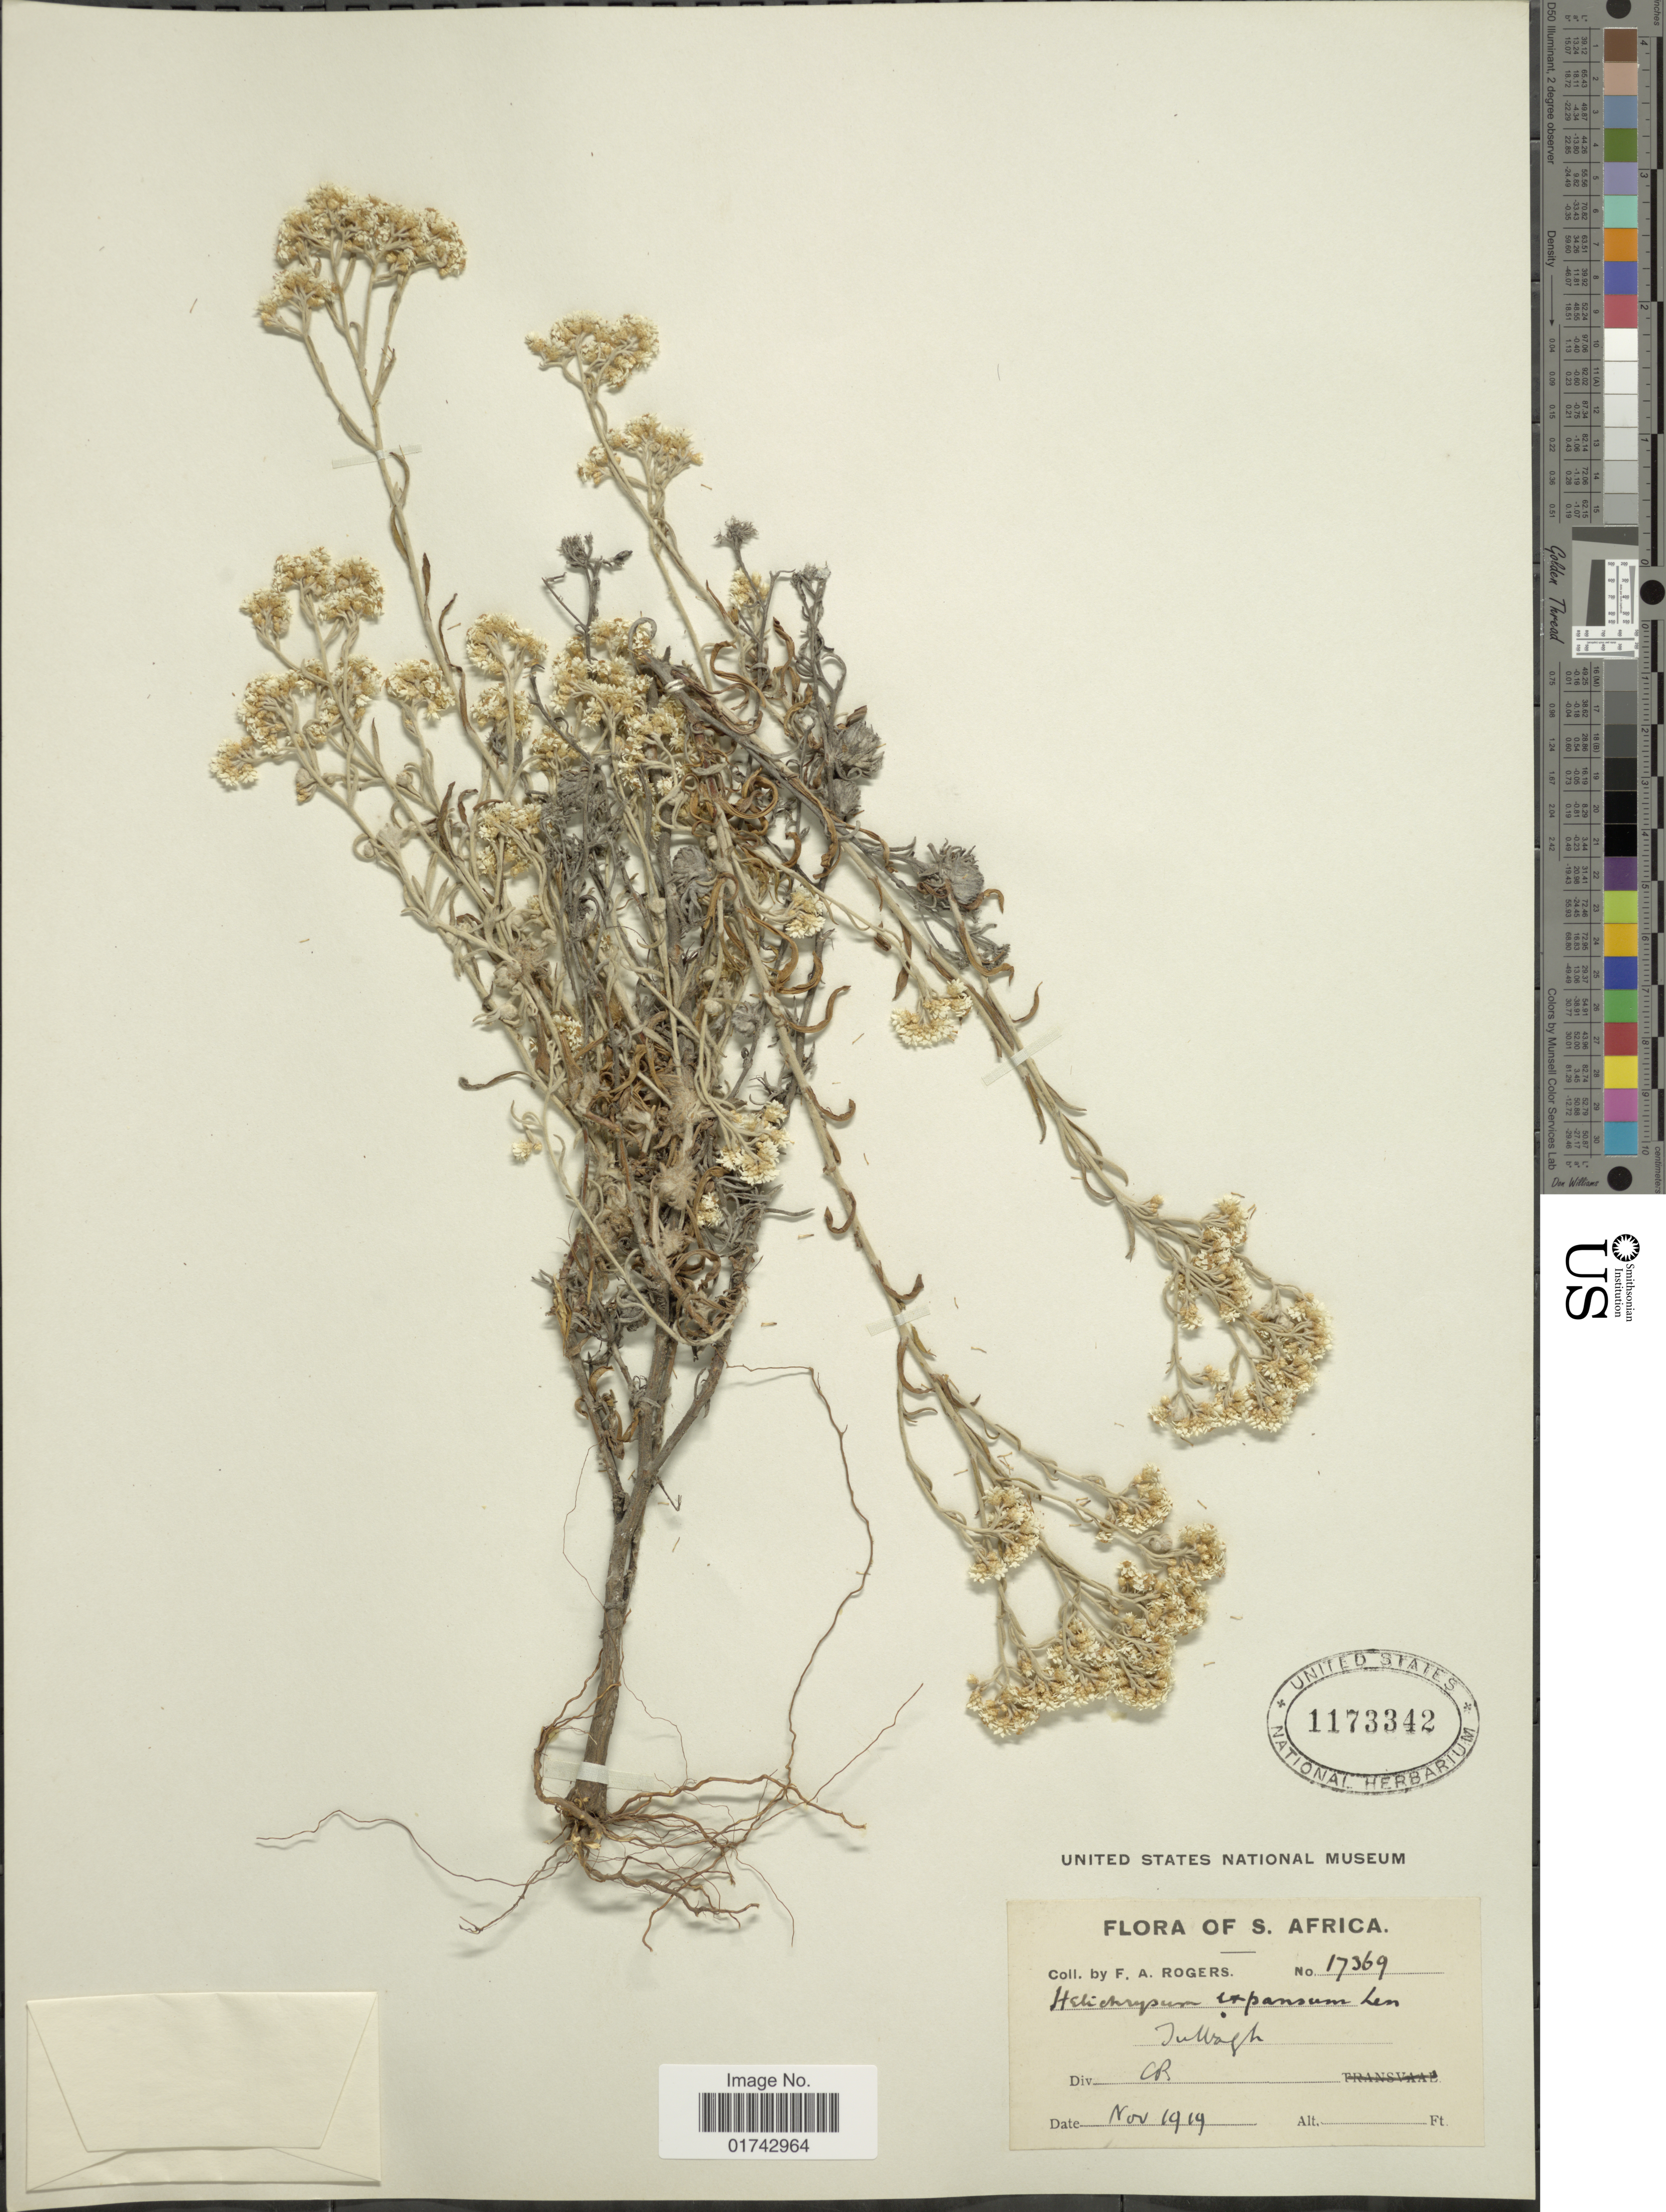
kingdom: Plantae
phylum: Tracheophyta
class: Magnoliopsida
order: Asterales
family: Asteraceae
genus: Helichrysum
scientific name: Helichrysum expansum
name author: Less.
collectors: F. A. Rogers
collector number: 17369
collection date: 1919-11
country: South Africa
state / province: Western Cape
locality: Tulbagh, Div. C.P. [Cape Province]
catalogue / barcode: US 1173342